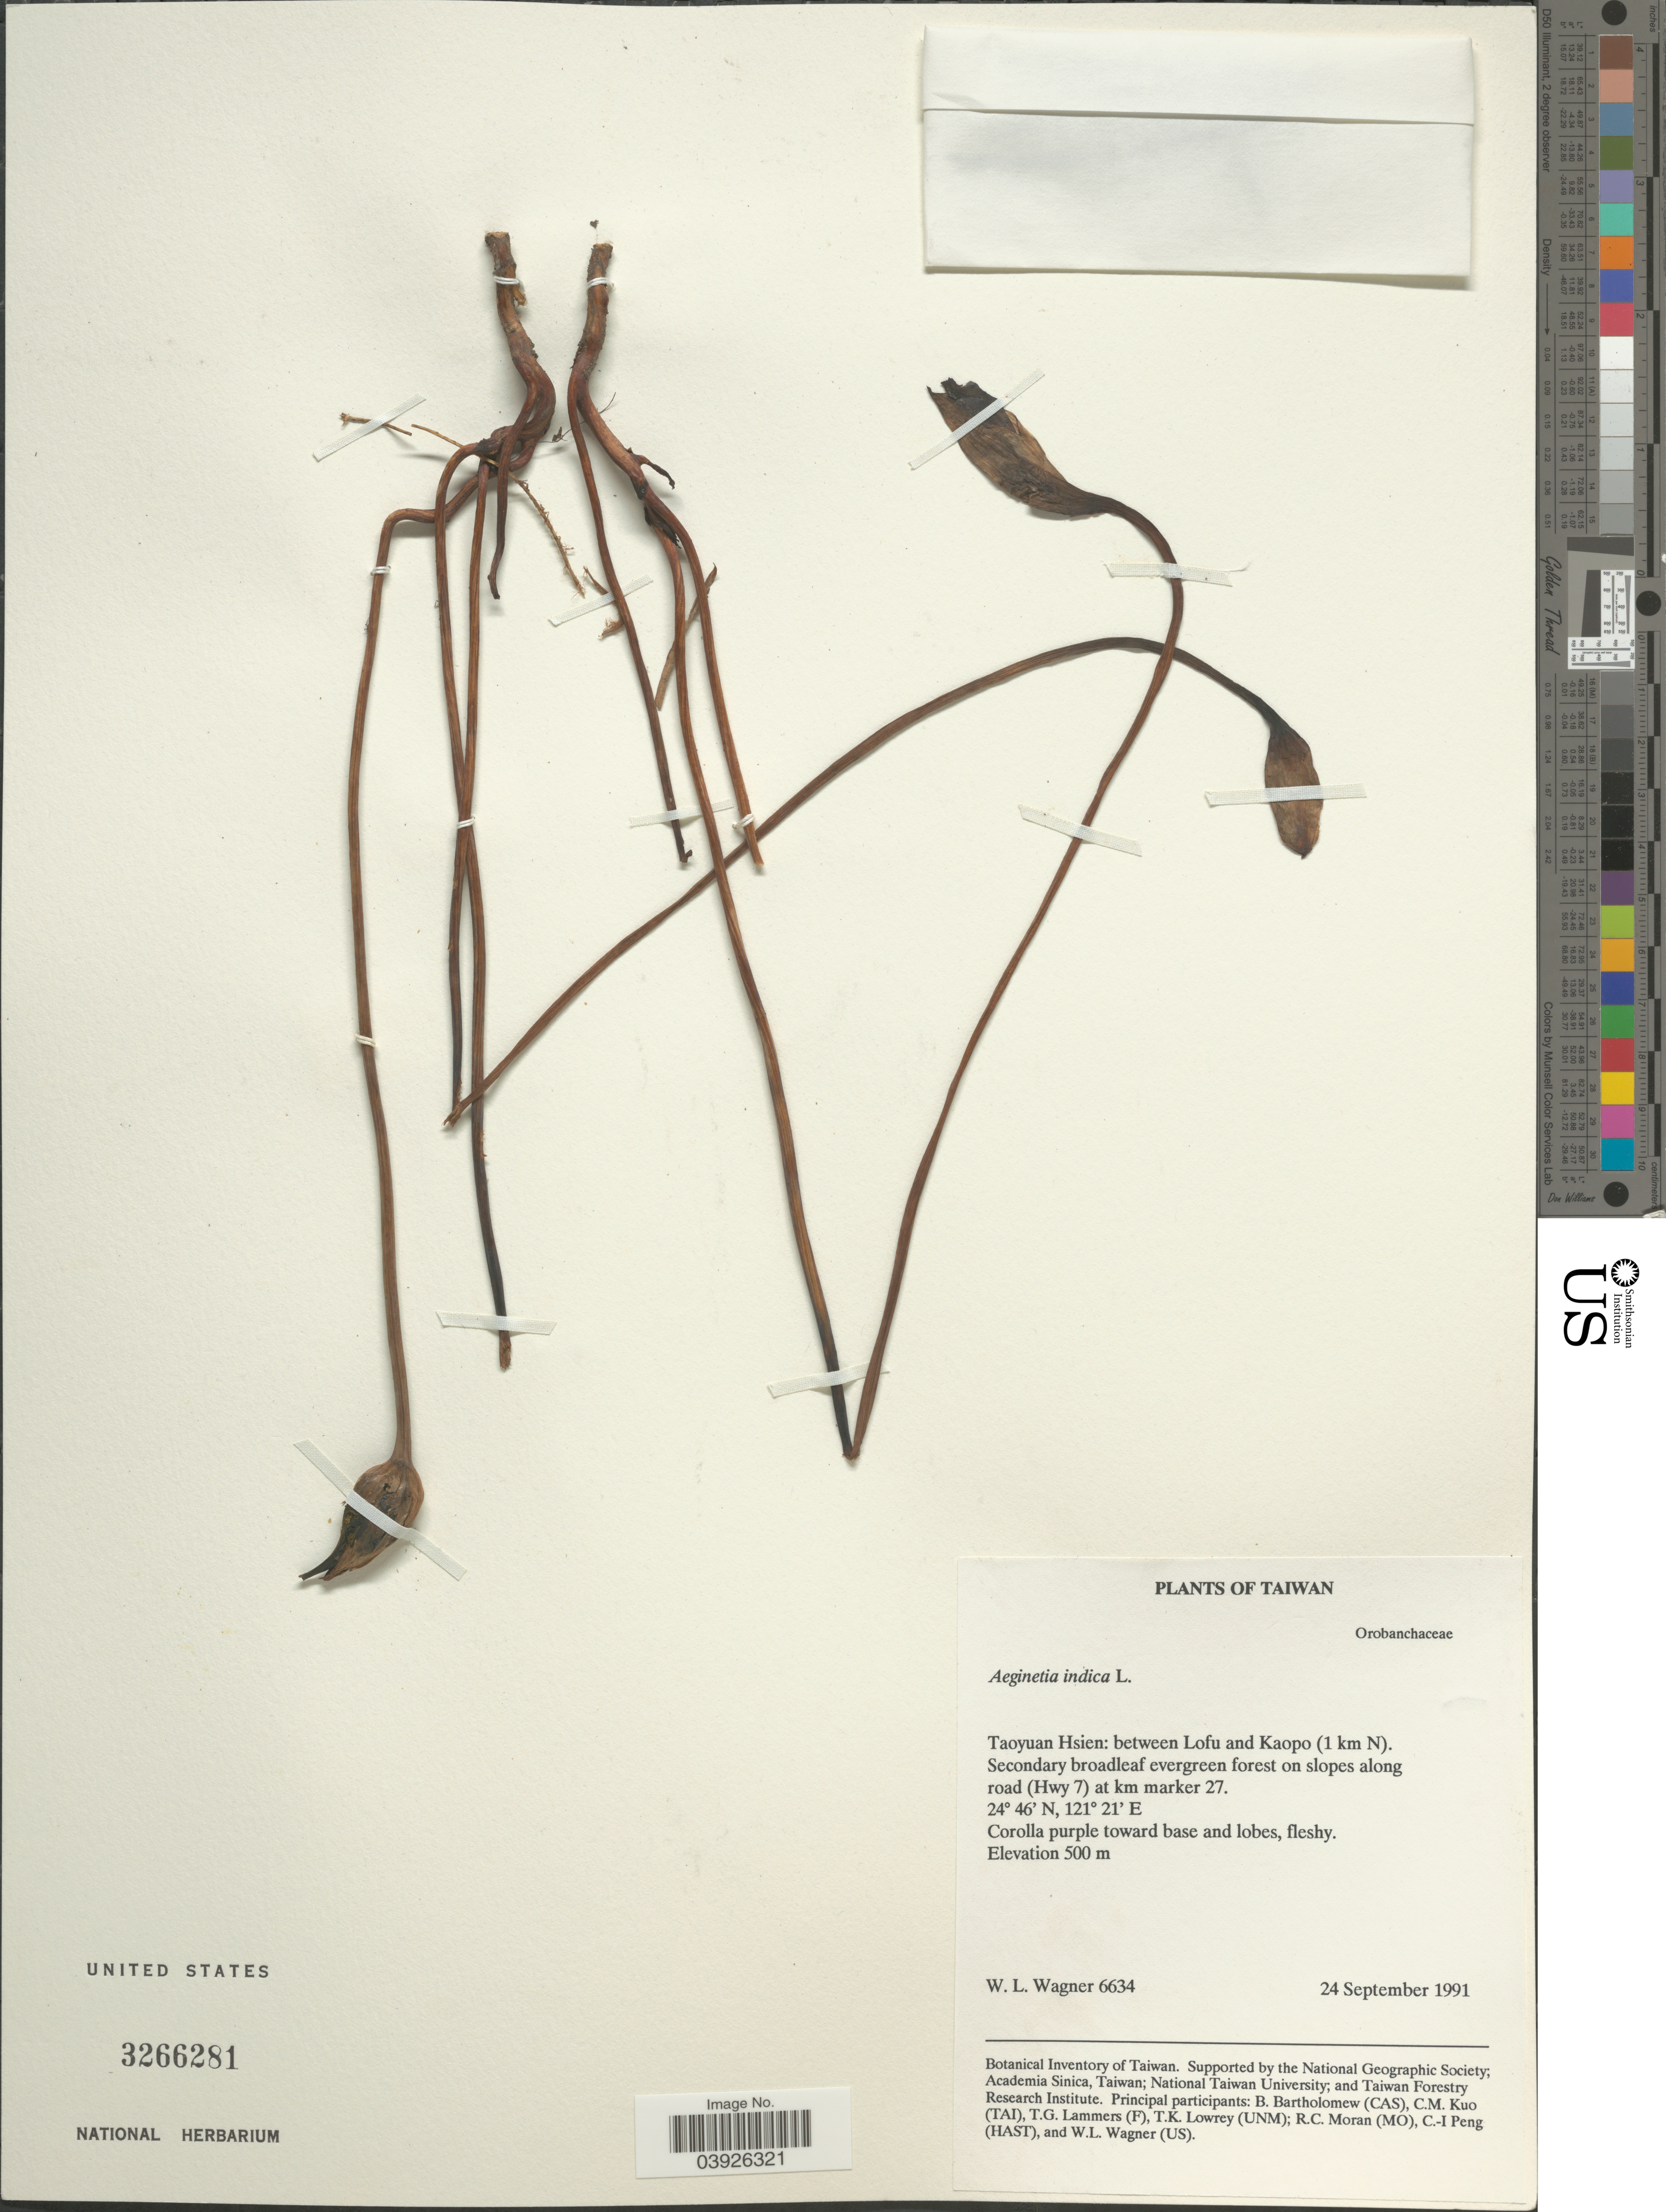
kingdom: Plantae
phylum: Tracheophyta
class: Magnoliopsida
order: Lamiales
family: Orobanchaceae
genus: Aeginetia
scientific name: Aeginetia indica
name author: L.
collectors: W. L. Wagner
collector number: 6634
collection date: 1991-09-24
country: Taiwan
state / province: Taoyuan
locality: Taoyuan Hsien: between Lofu and Kaopo (1 km N). On slopes along road (Hwy 7) at km marker 27.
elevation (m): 500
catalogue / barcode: US 3266281